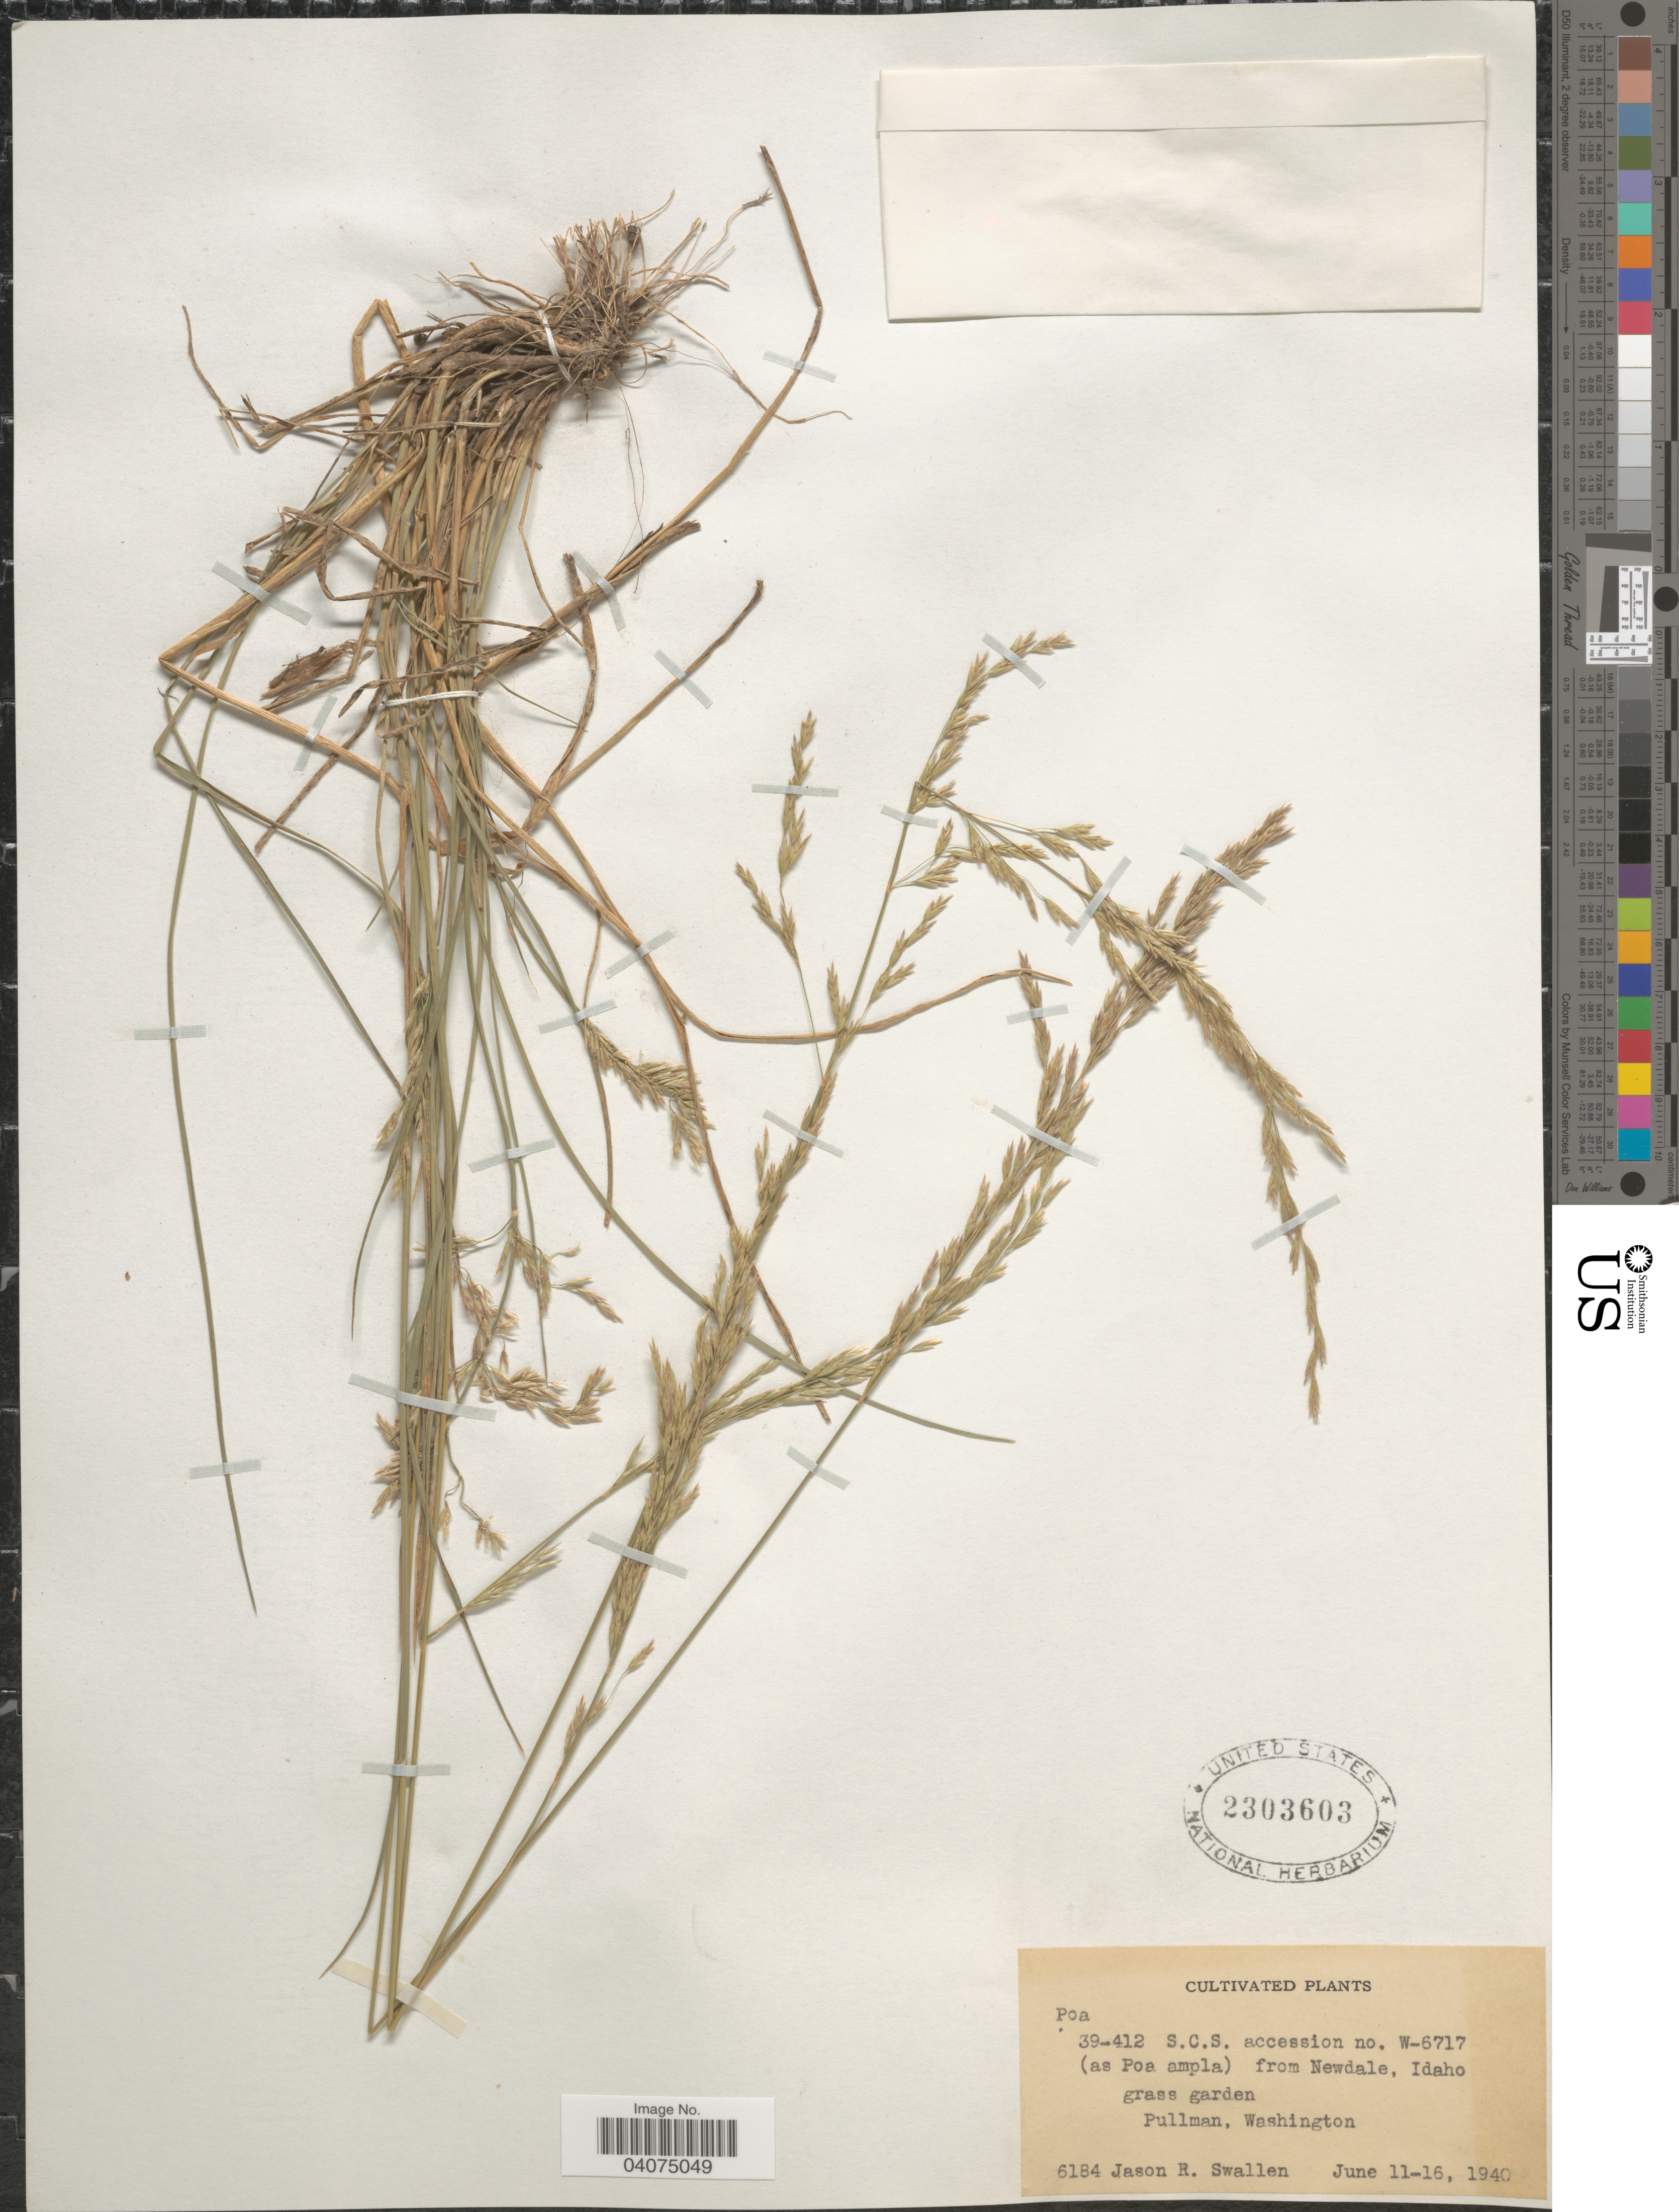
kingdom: Plantae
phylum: Tracheophyta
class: Liliopsida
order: Poales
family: Poaceae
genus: Poa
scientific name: Poa sp.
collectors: J. R. Swallen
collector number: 6184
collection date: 1940-06-11/1940-06-16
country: United States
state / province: Washington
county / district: Whitman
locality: Grass garden, Pullman.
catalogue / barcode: US 2303603